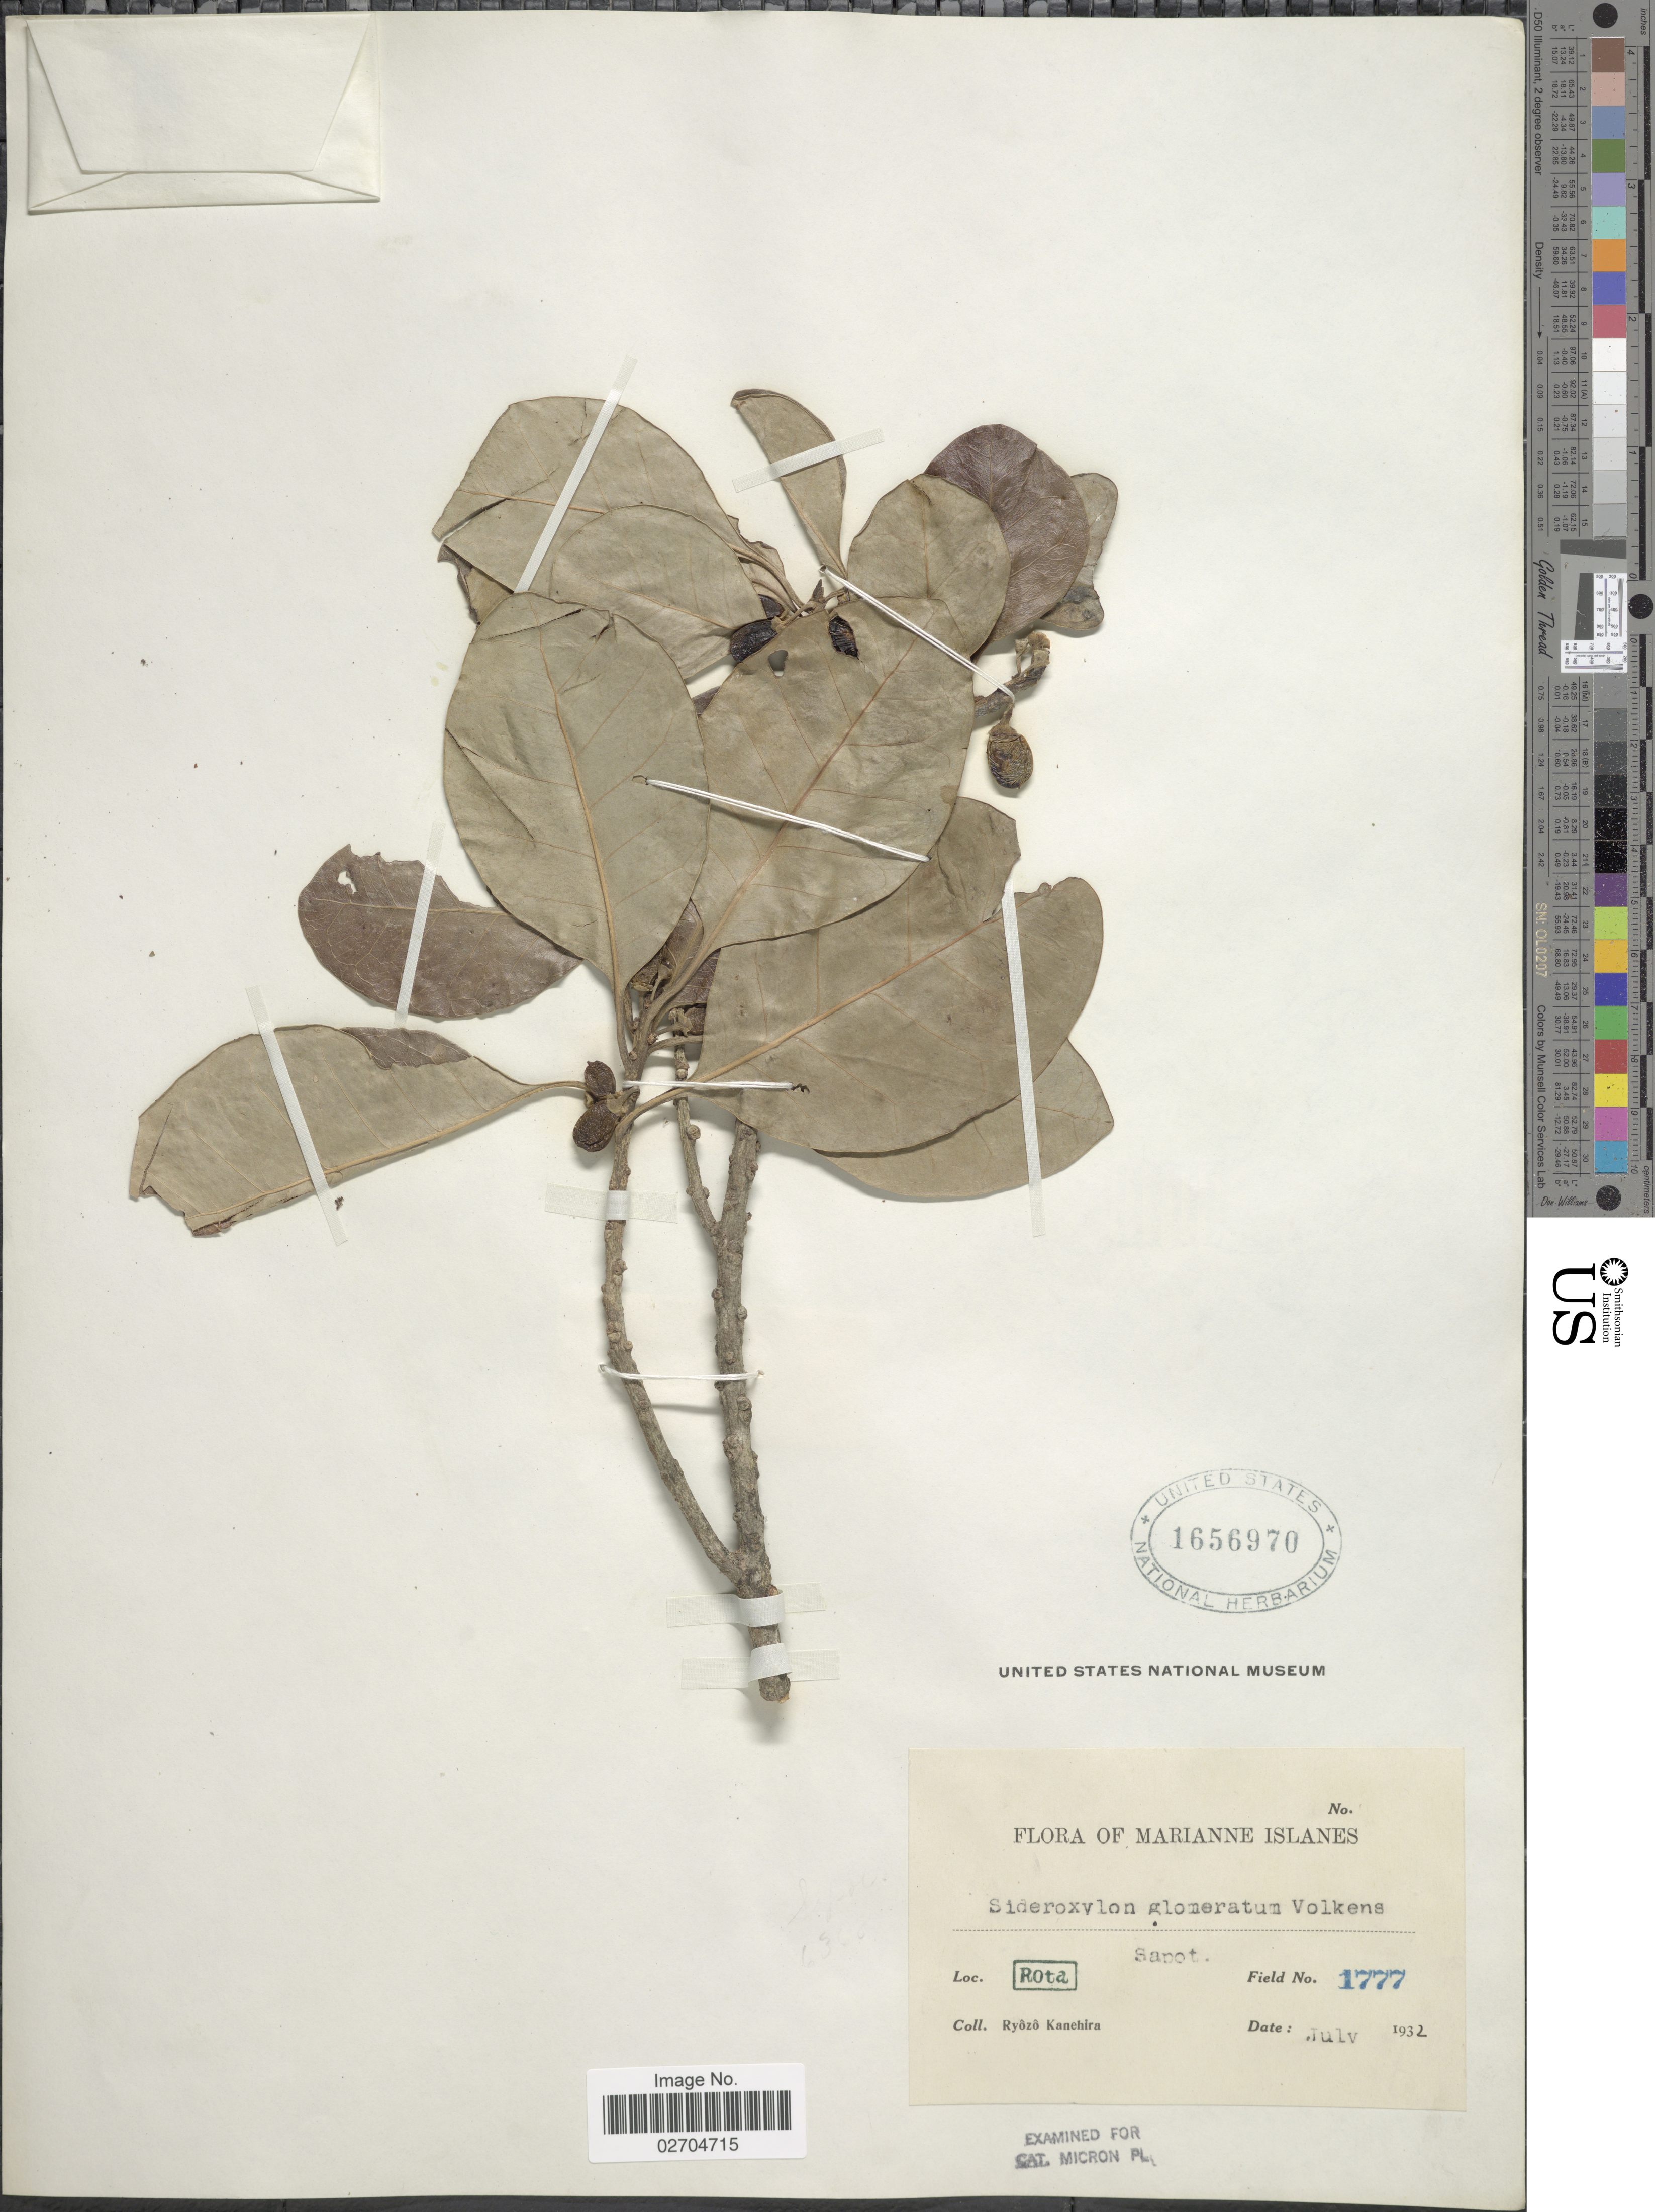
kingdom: Plantae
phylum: Tracheophyta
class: Magnoliopsida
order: Ericales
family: Sapotaceae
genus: Planchonella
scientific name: Planchonella obovata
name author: (R. Br.) Pierre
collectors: R. Kanehira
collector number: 1777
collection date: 1932-07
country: Northern Mariana Islands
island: Rota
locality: Rota. Sapot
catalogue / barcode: US 1656970